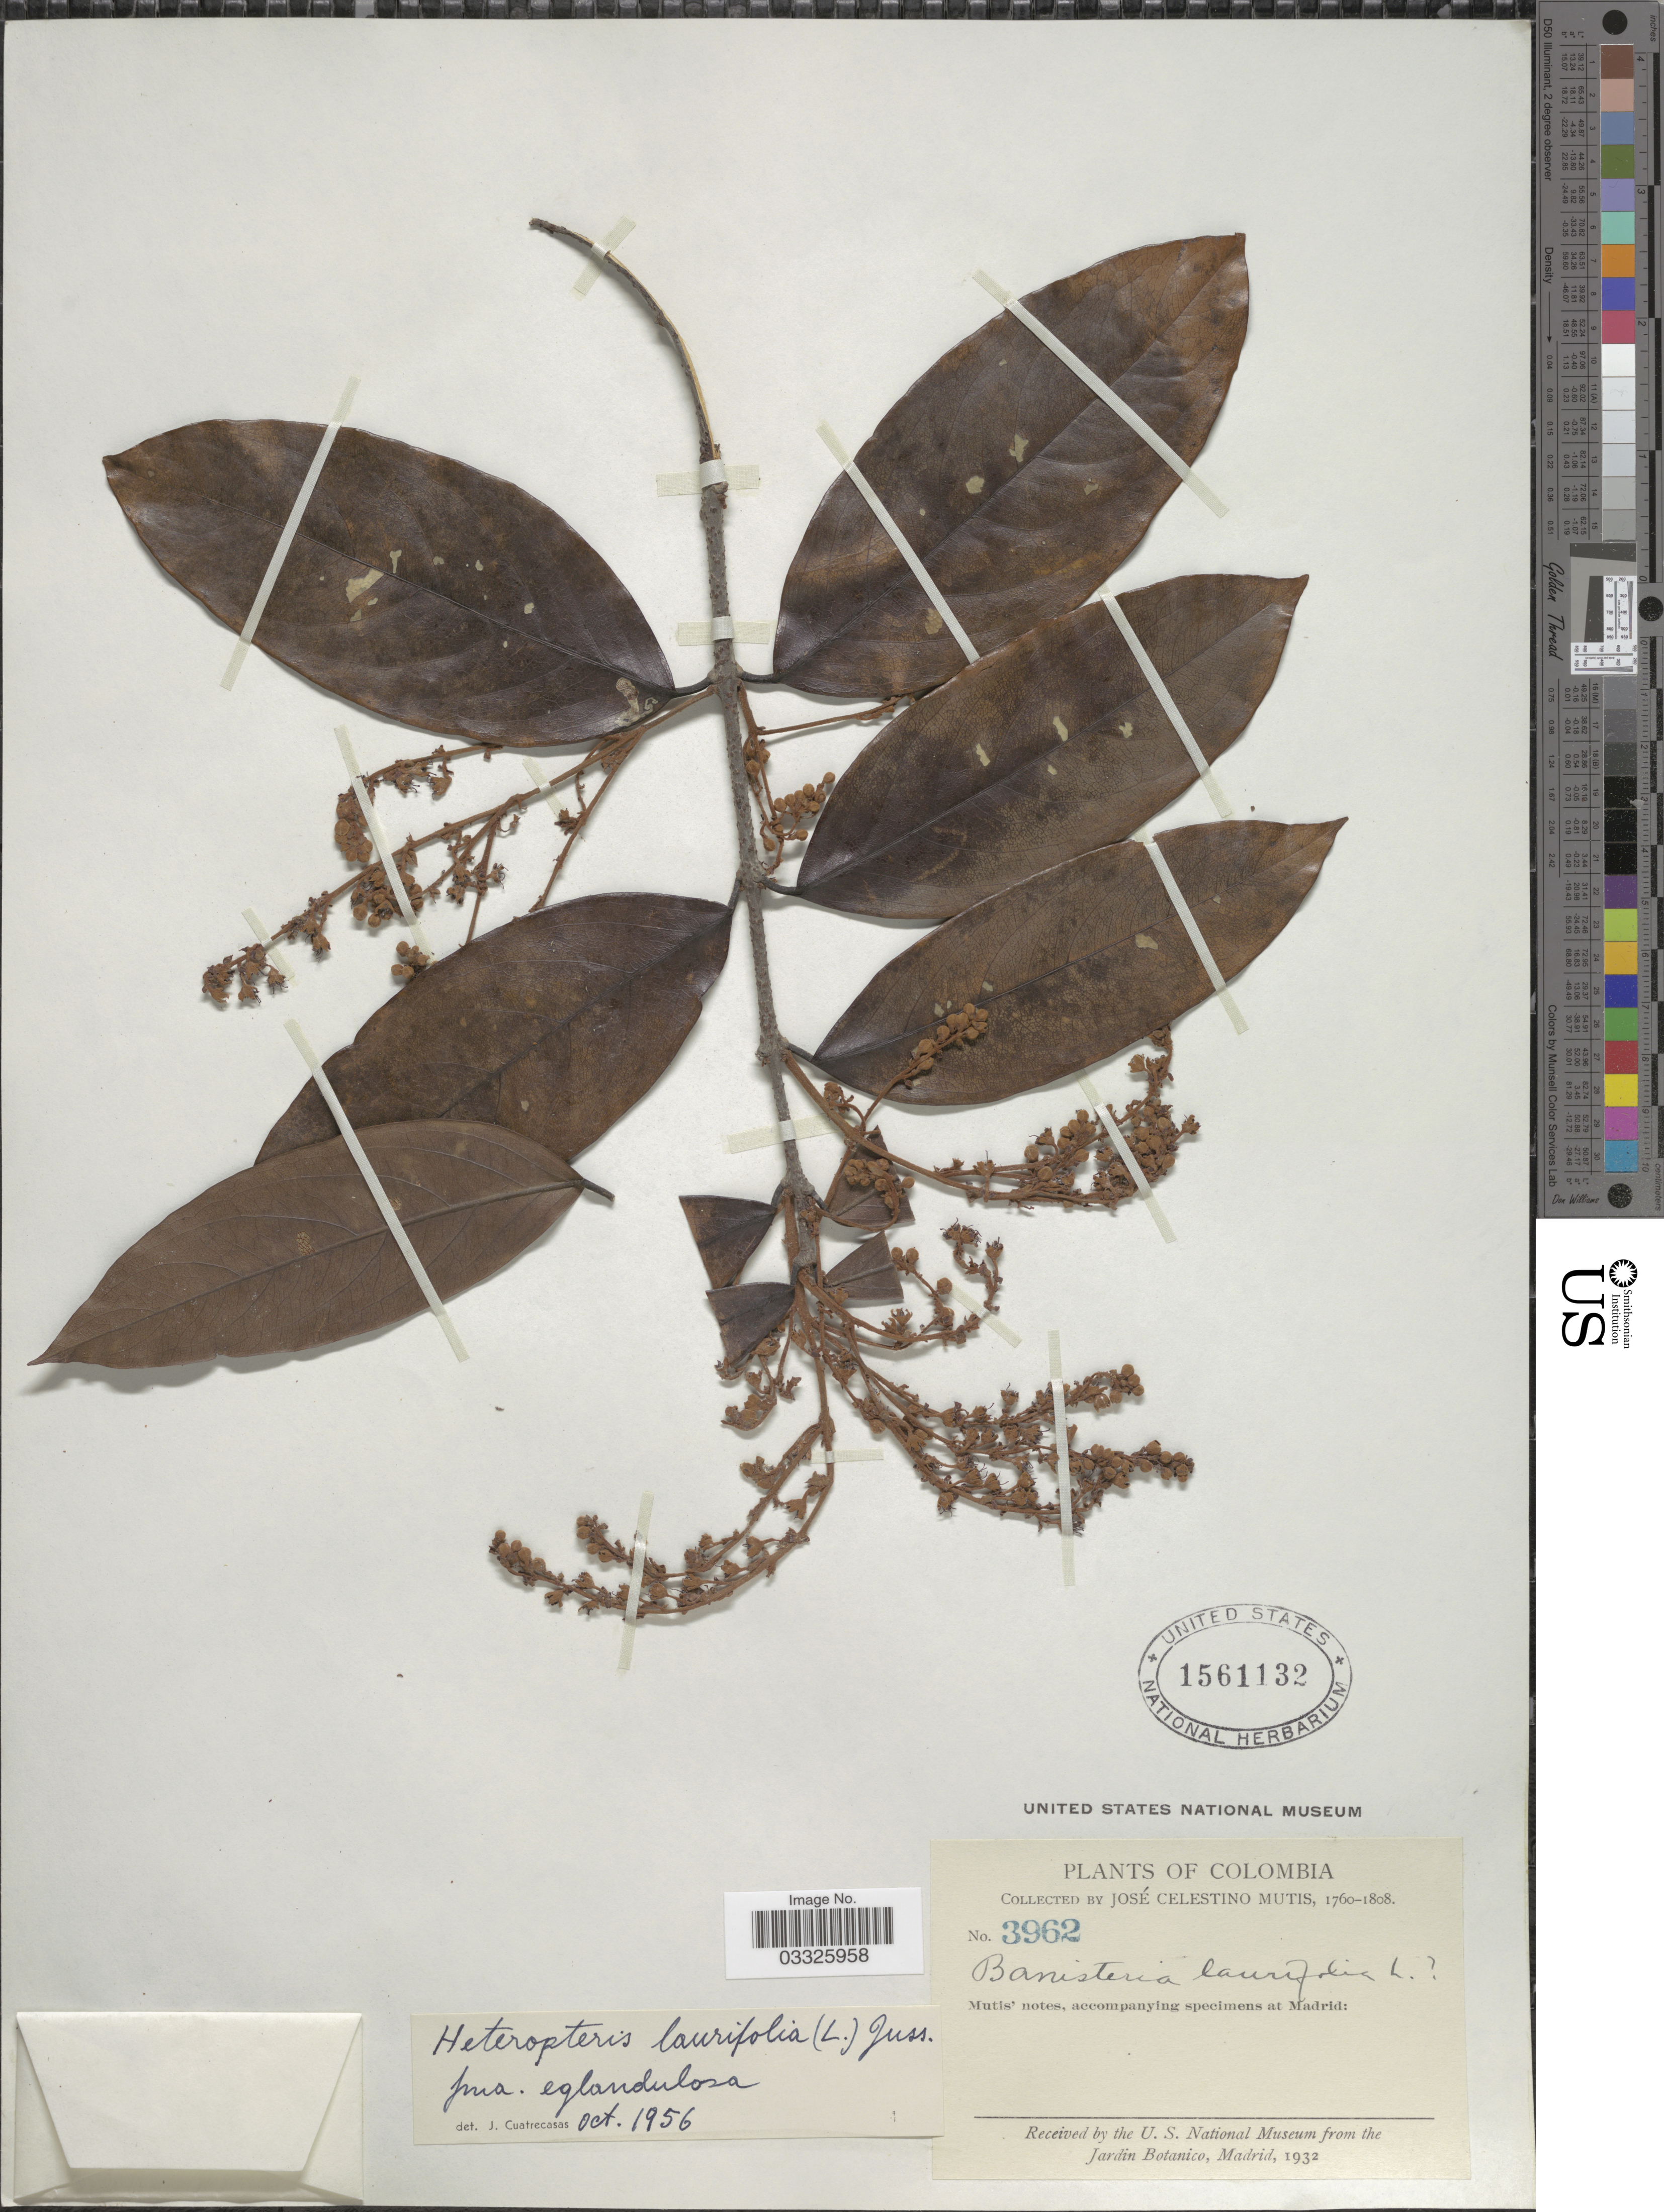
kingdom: Plantae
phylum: Tracheophyta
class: Magnoliopsida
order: Malpighiales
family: Malpighiaceae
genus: Heteropterys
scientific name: Heteropterys laurifolia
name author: (L.) A. Juss.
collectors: J. C. B. Mutis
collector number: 3962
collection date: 1760/1808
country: Colombia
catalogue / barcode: US 1561132